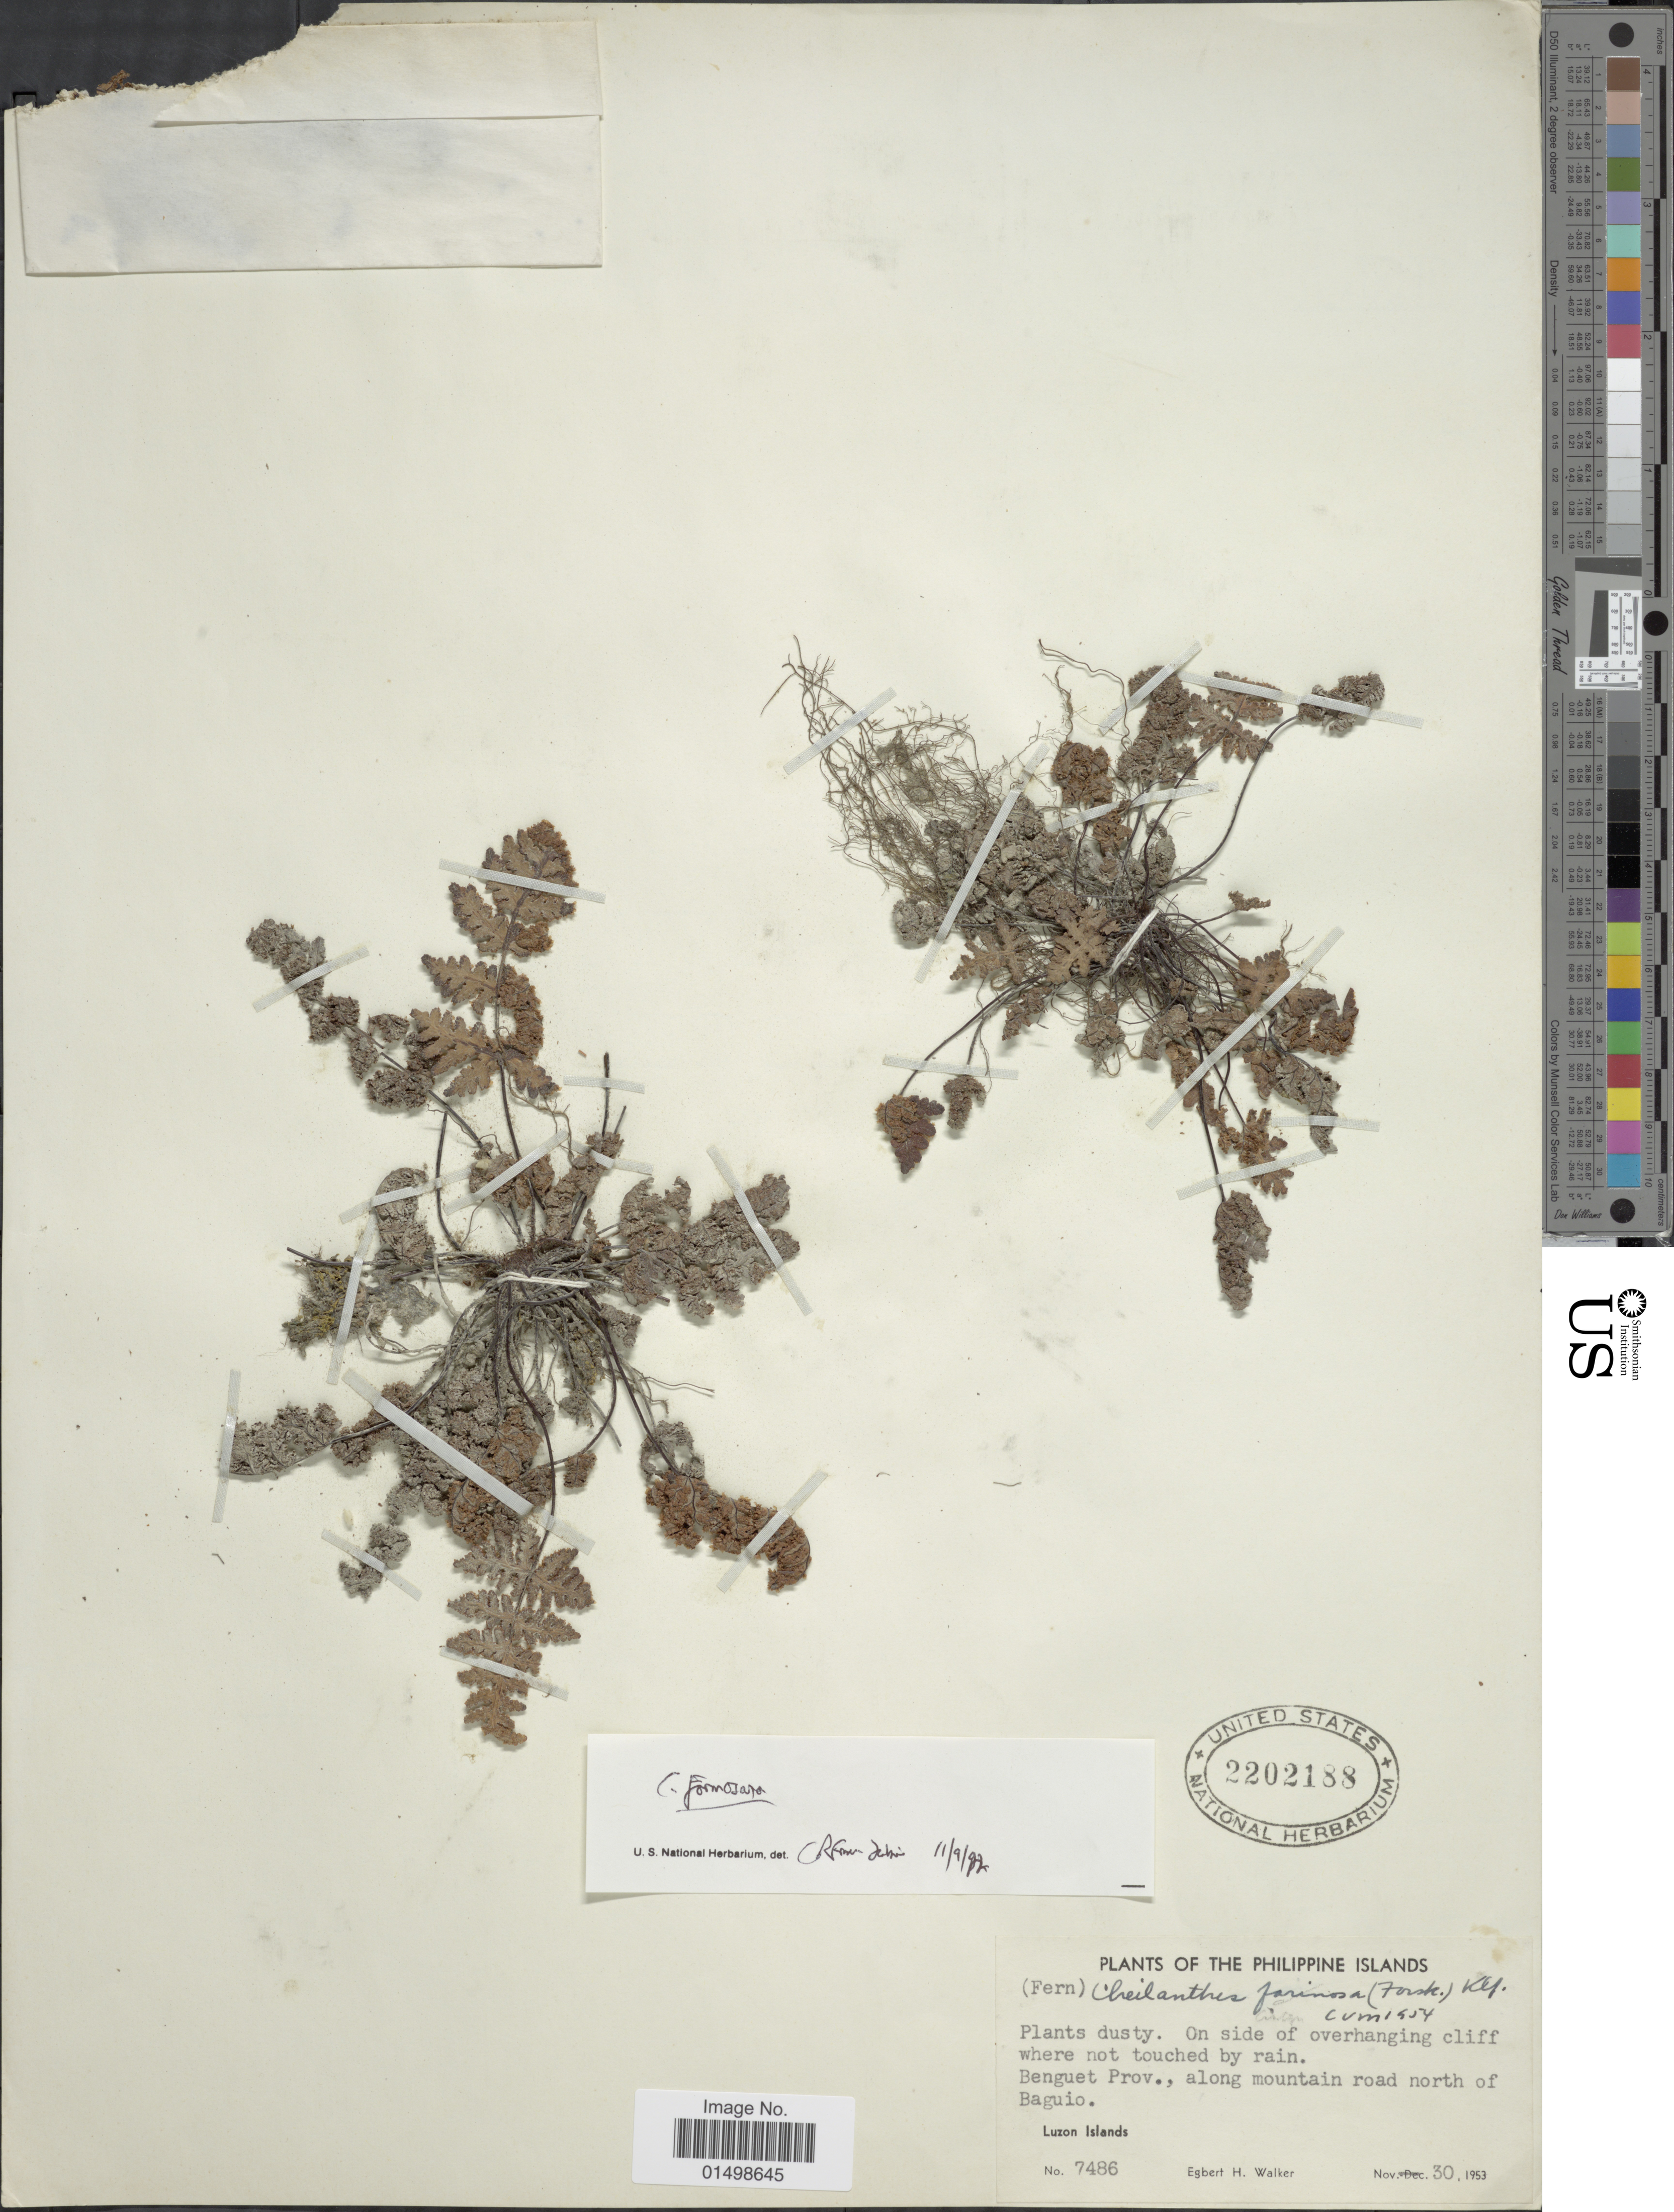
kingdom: Plantae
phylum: Tracheophyta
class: Polypodiopsida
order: Polypodiales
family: Pteridaceae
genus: Aleuritopteris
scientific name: Aleuritopteris farinosa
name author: (Forssk.) Fée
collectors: E. H. Walker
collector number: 7486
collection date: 1953-11-30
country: Philippines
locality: Benguet prov., along mountain road north of Baguio.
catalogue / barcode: US 2202188